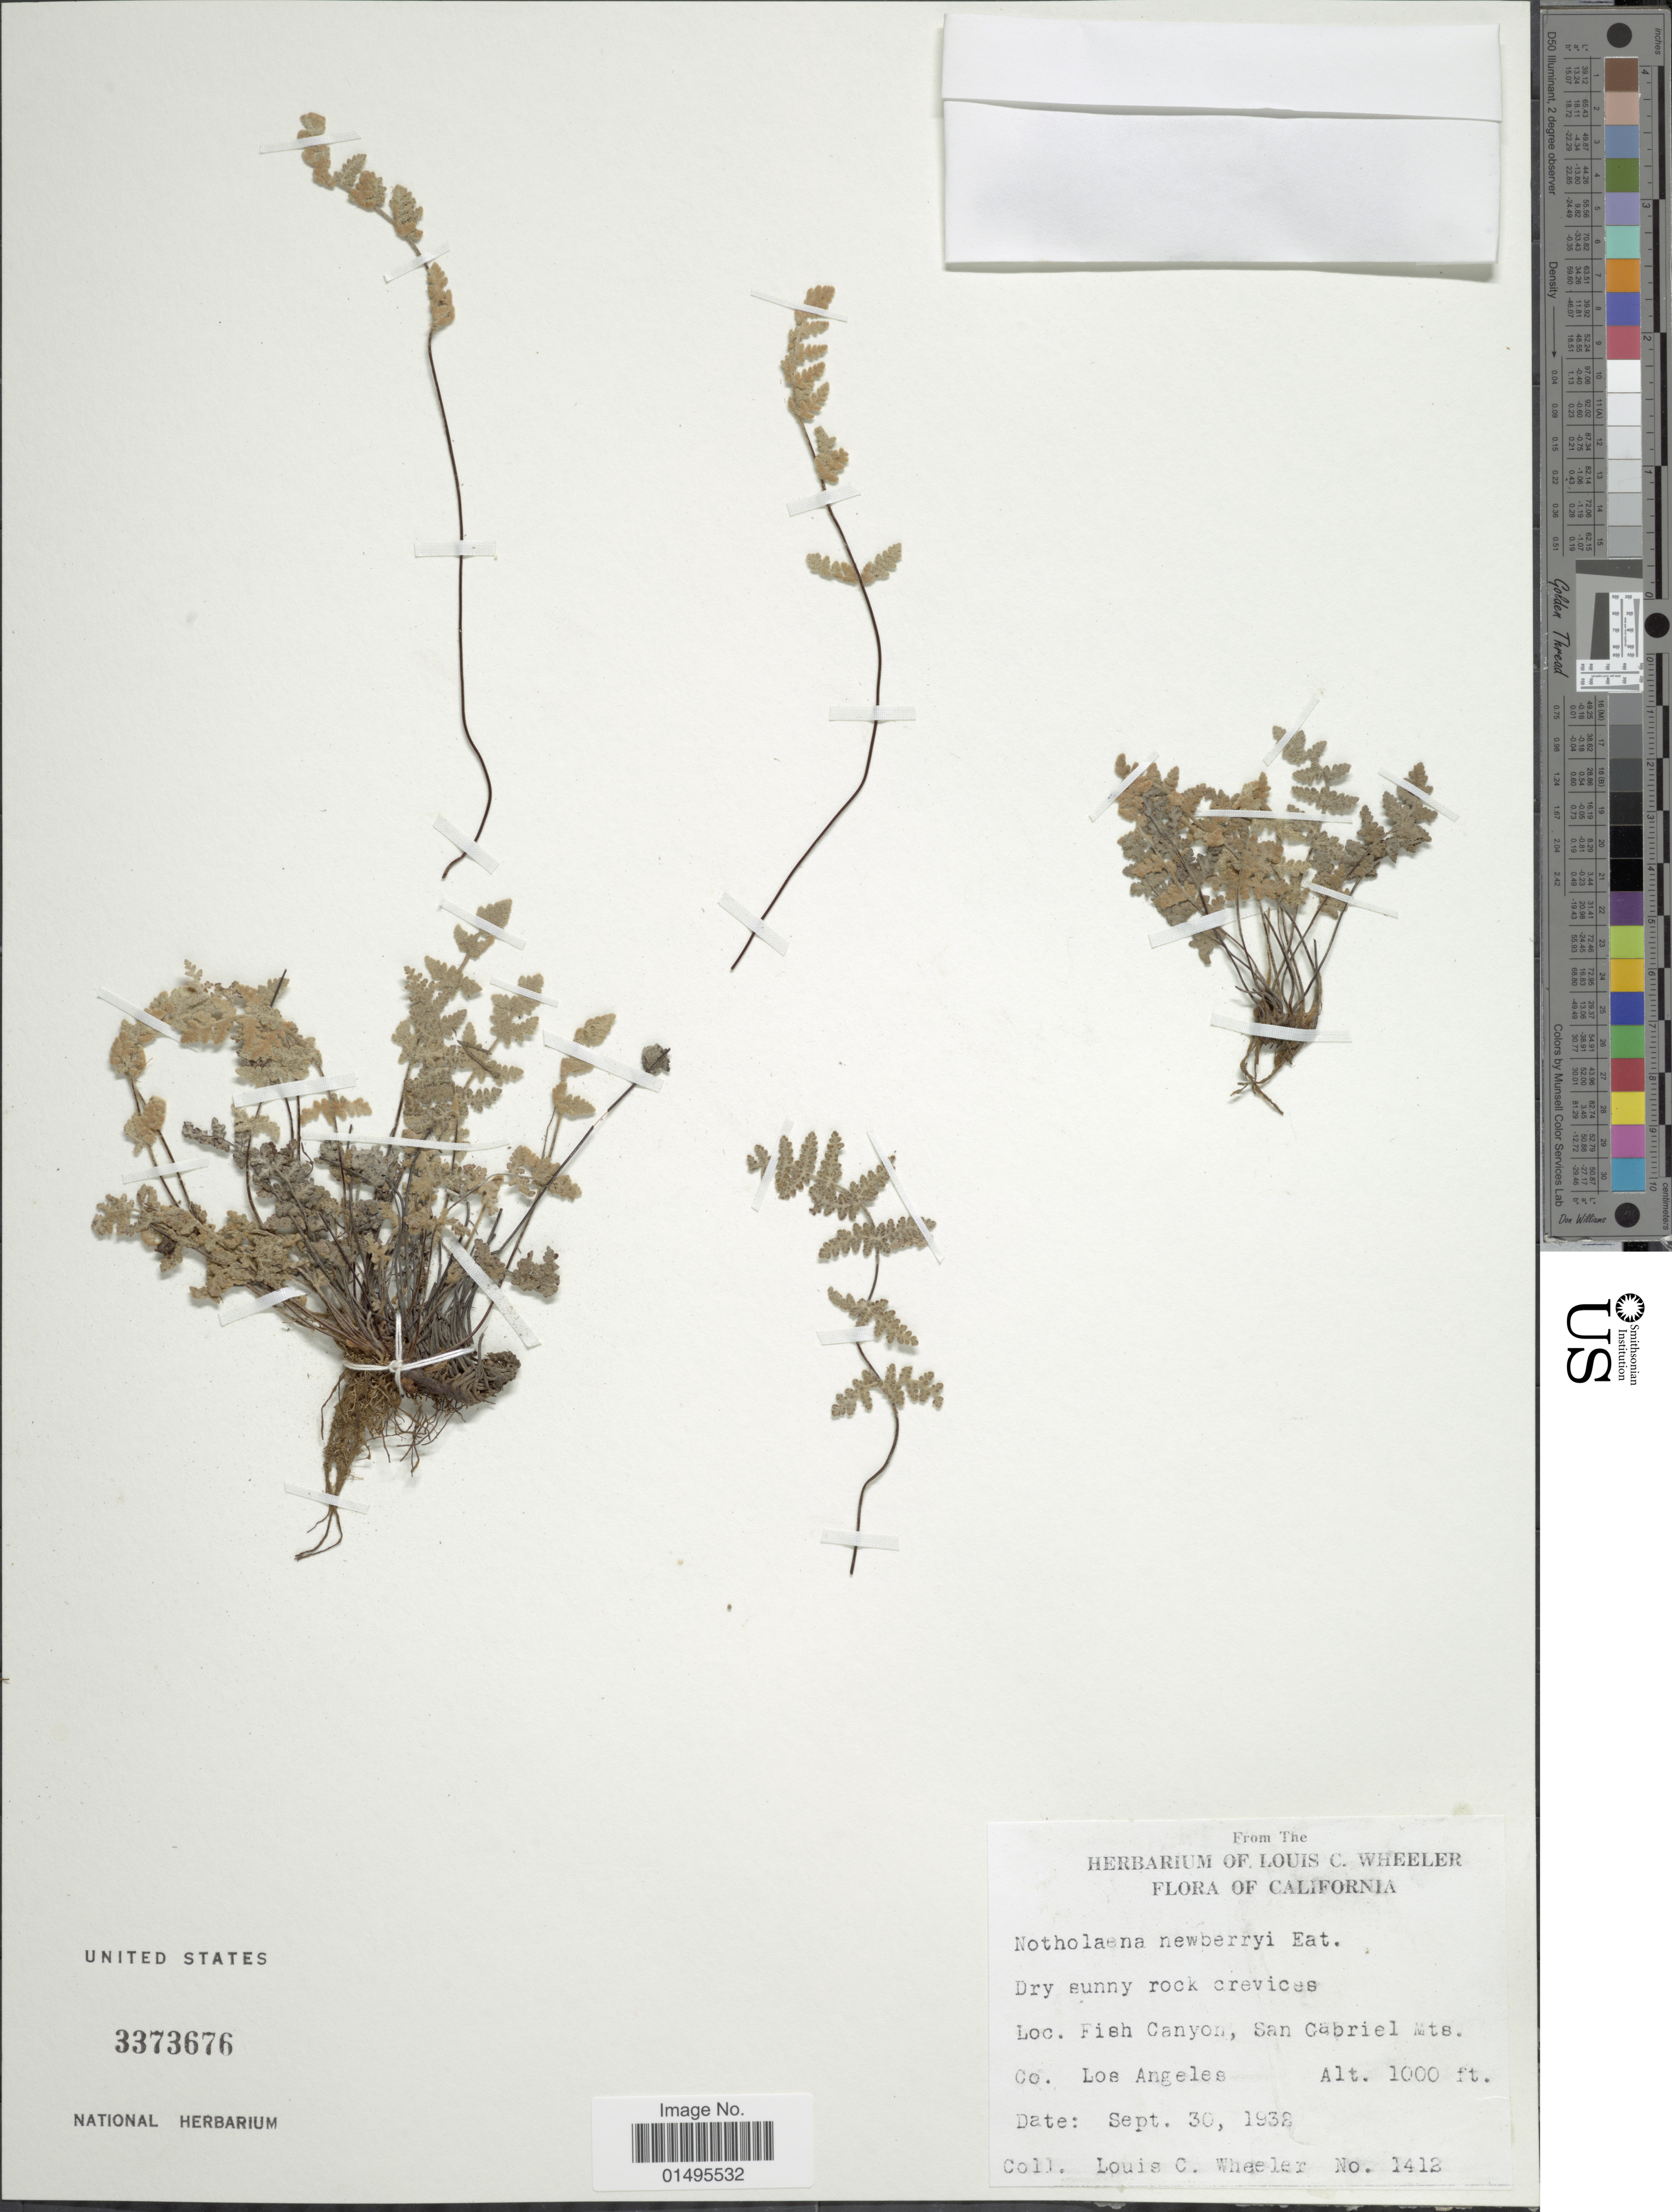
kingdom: Plantae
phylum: Tracheophyta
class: Polypodiopsida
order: Polypodiales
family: Pteridaceae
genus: Notholaena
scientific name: Notholaena newberryi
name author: D.C. Eaton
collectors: L. C. Wheeler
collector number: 1412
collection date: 1938-09-30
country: United States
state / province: California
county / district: Los Angeles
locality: Fish Canyon, San Gabriel Mts.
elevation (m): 305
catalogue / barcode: US 3373676